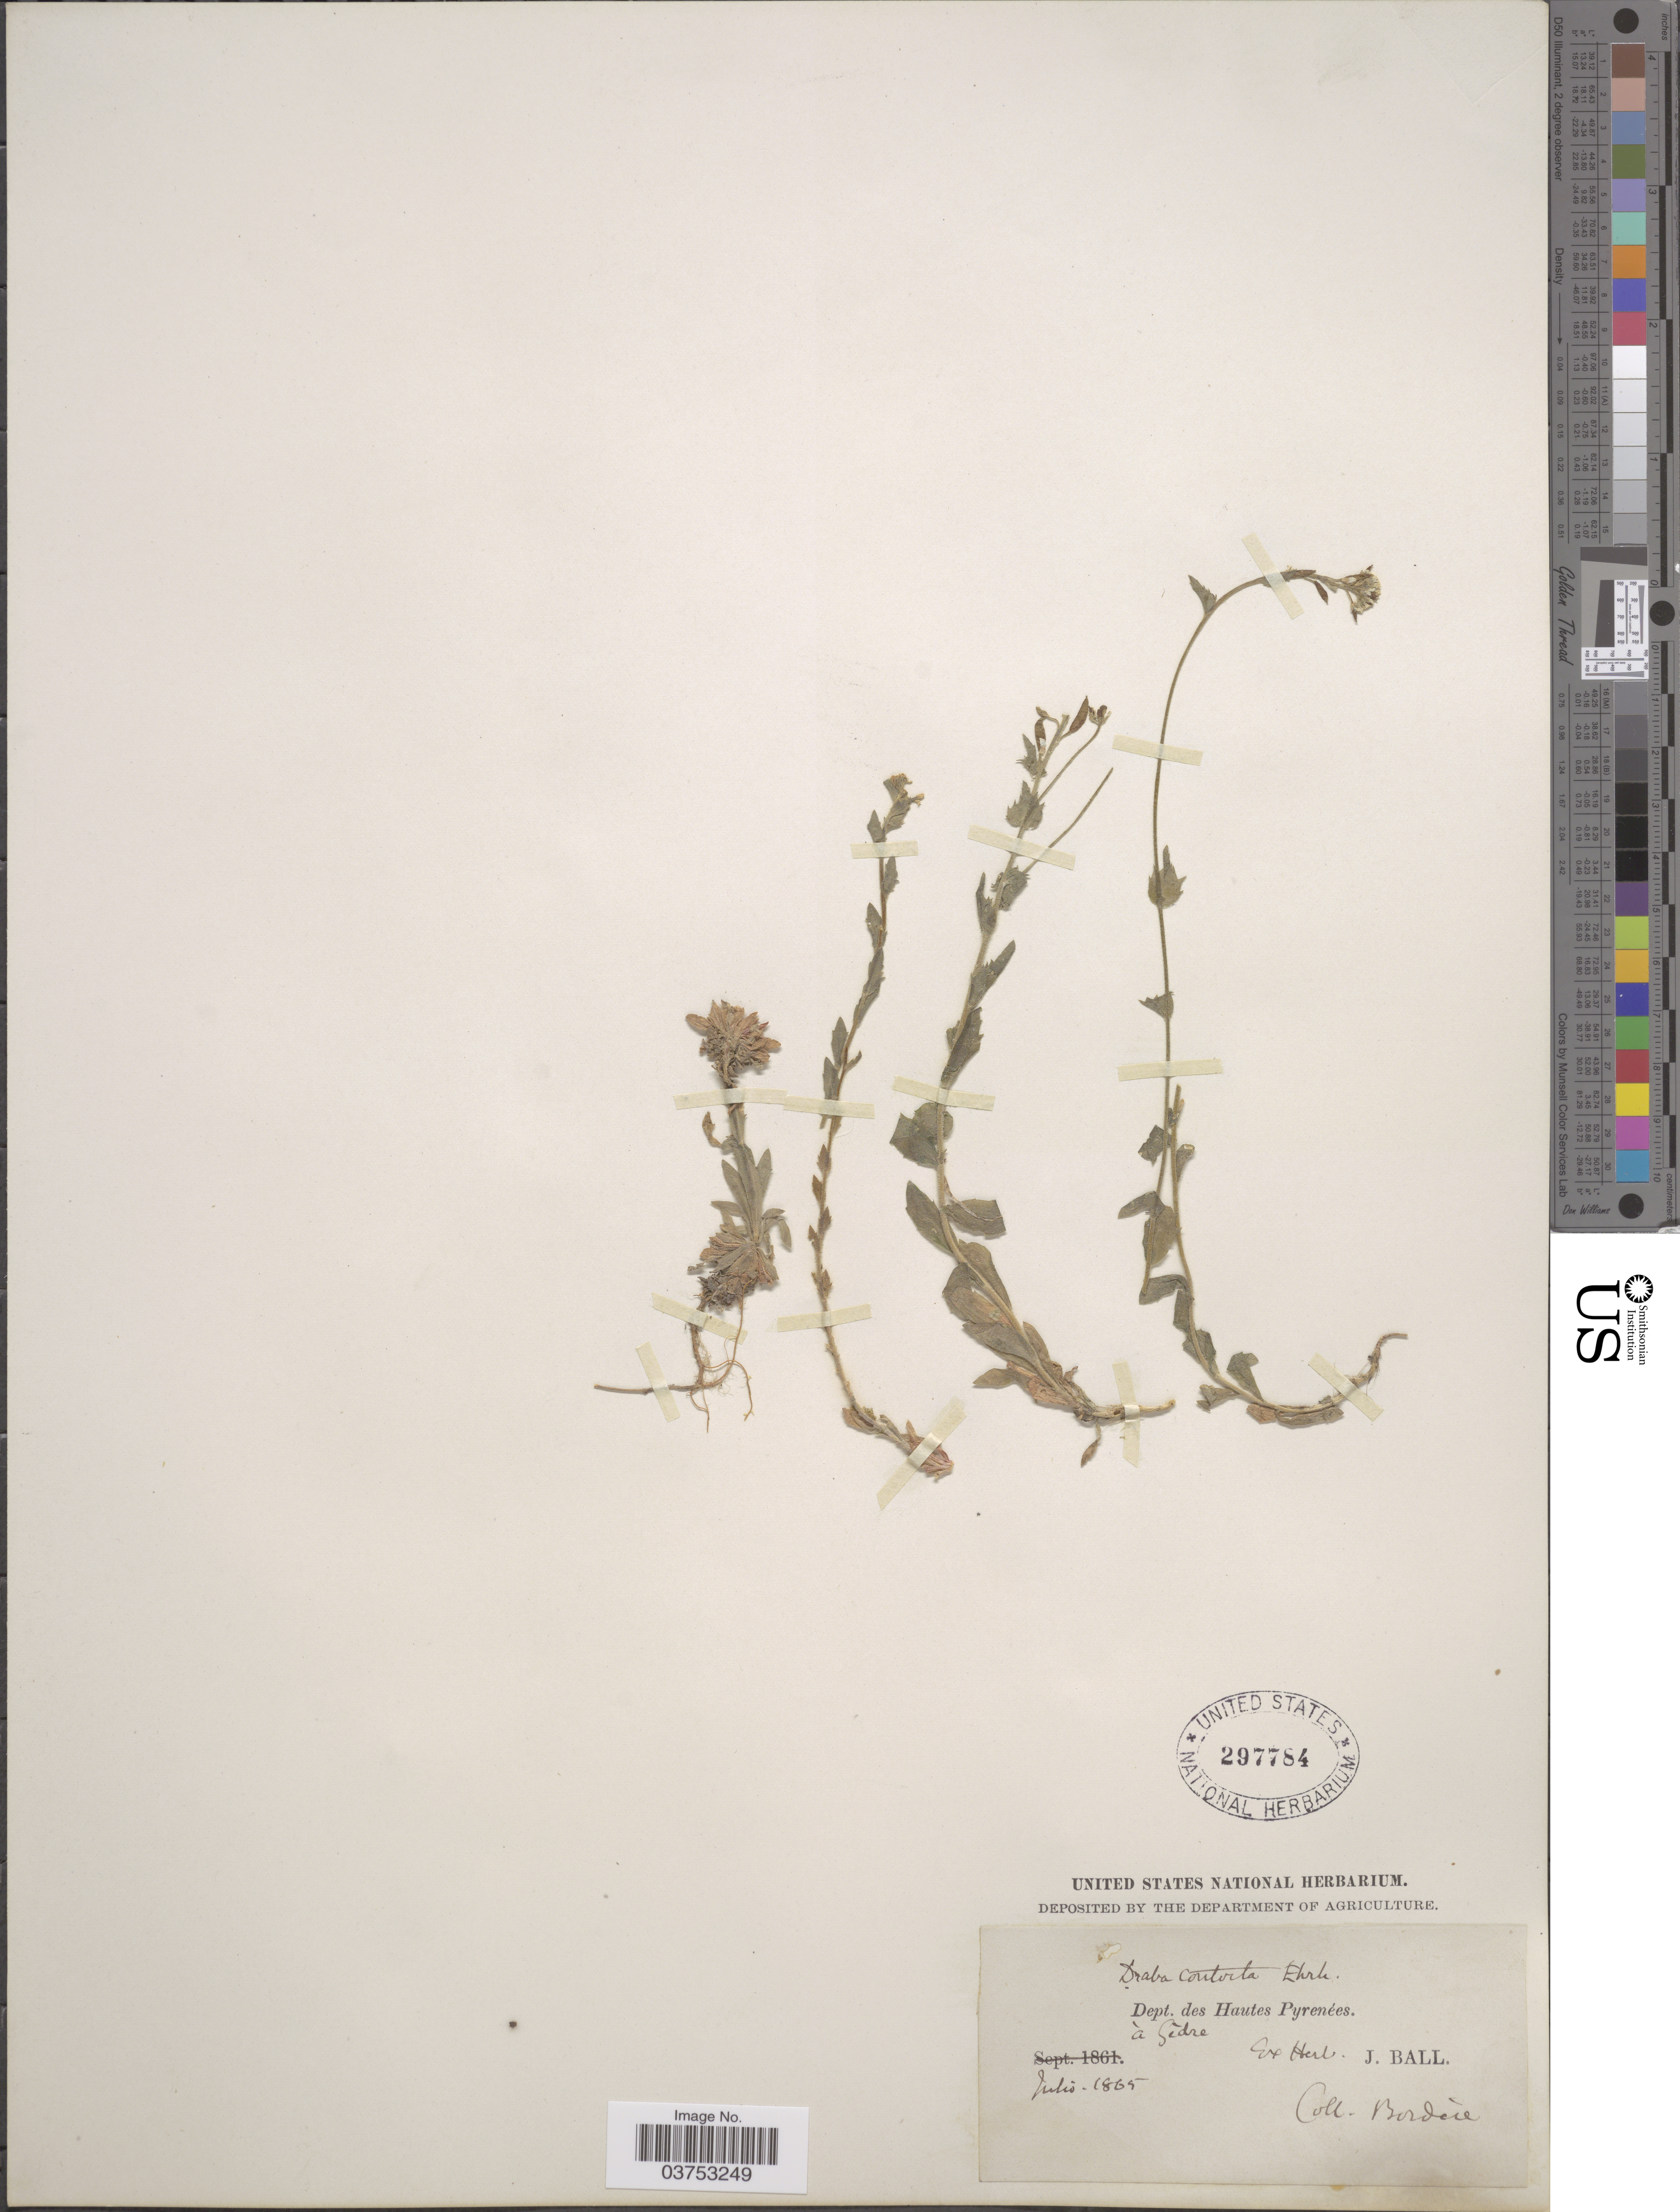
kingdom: Plantae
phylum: Tracheophyta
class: Magnoliopsida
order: Brassicales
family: Brassicaceae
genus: Draba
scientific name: Draba contorta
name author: Ehrh.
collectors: -. Bordère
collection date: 1865-07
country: France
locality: Dept. des Hautes Pyrenées. à Gèdre.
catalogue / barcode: US 297784